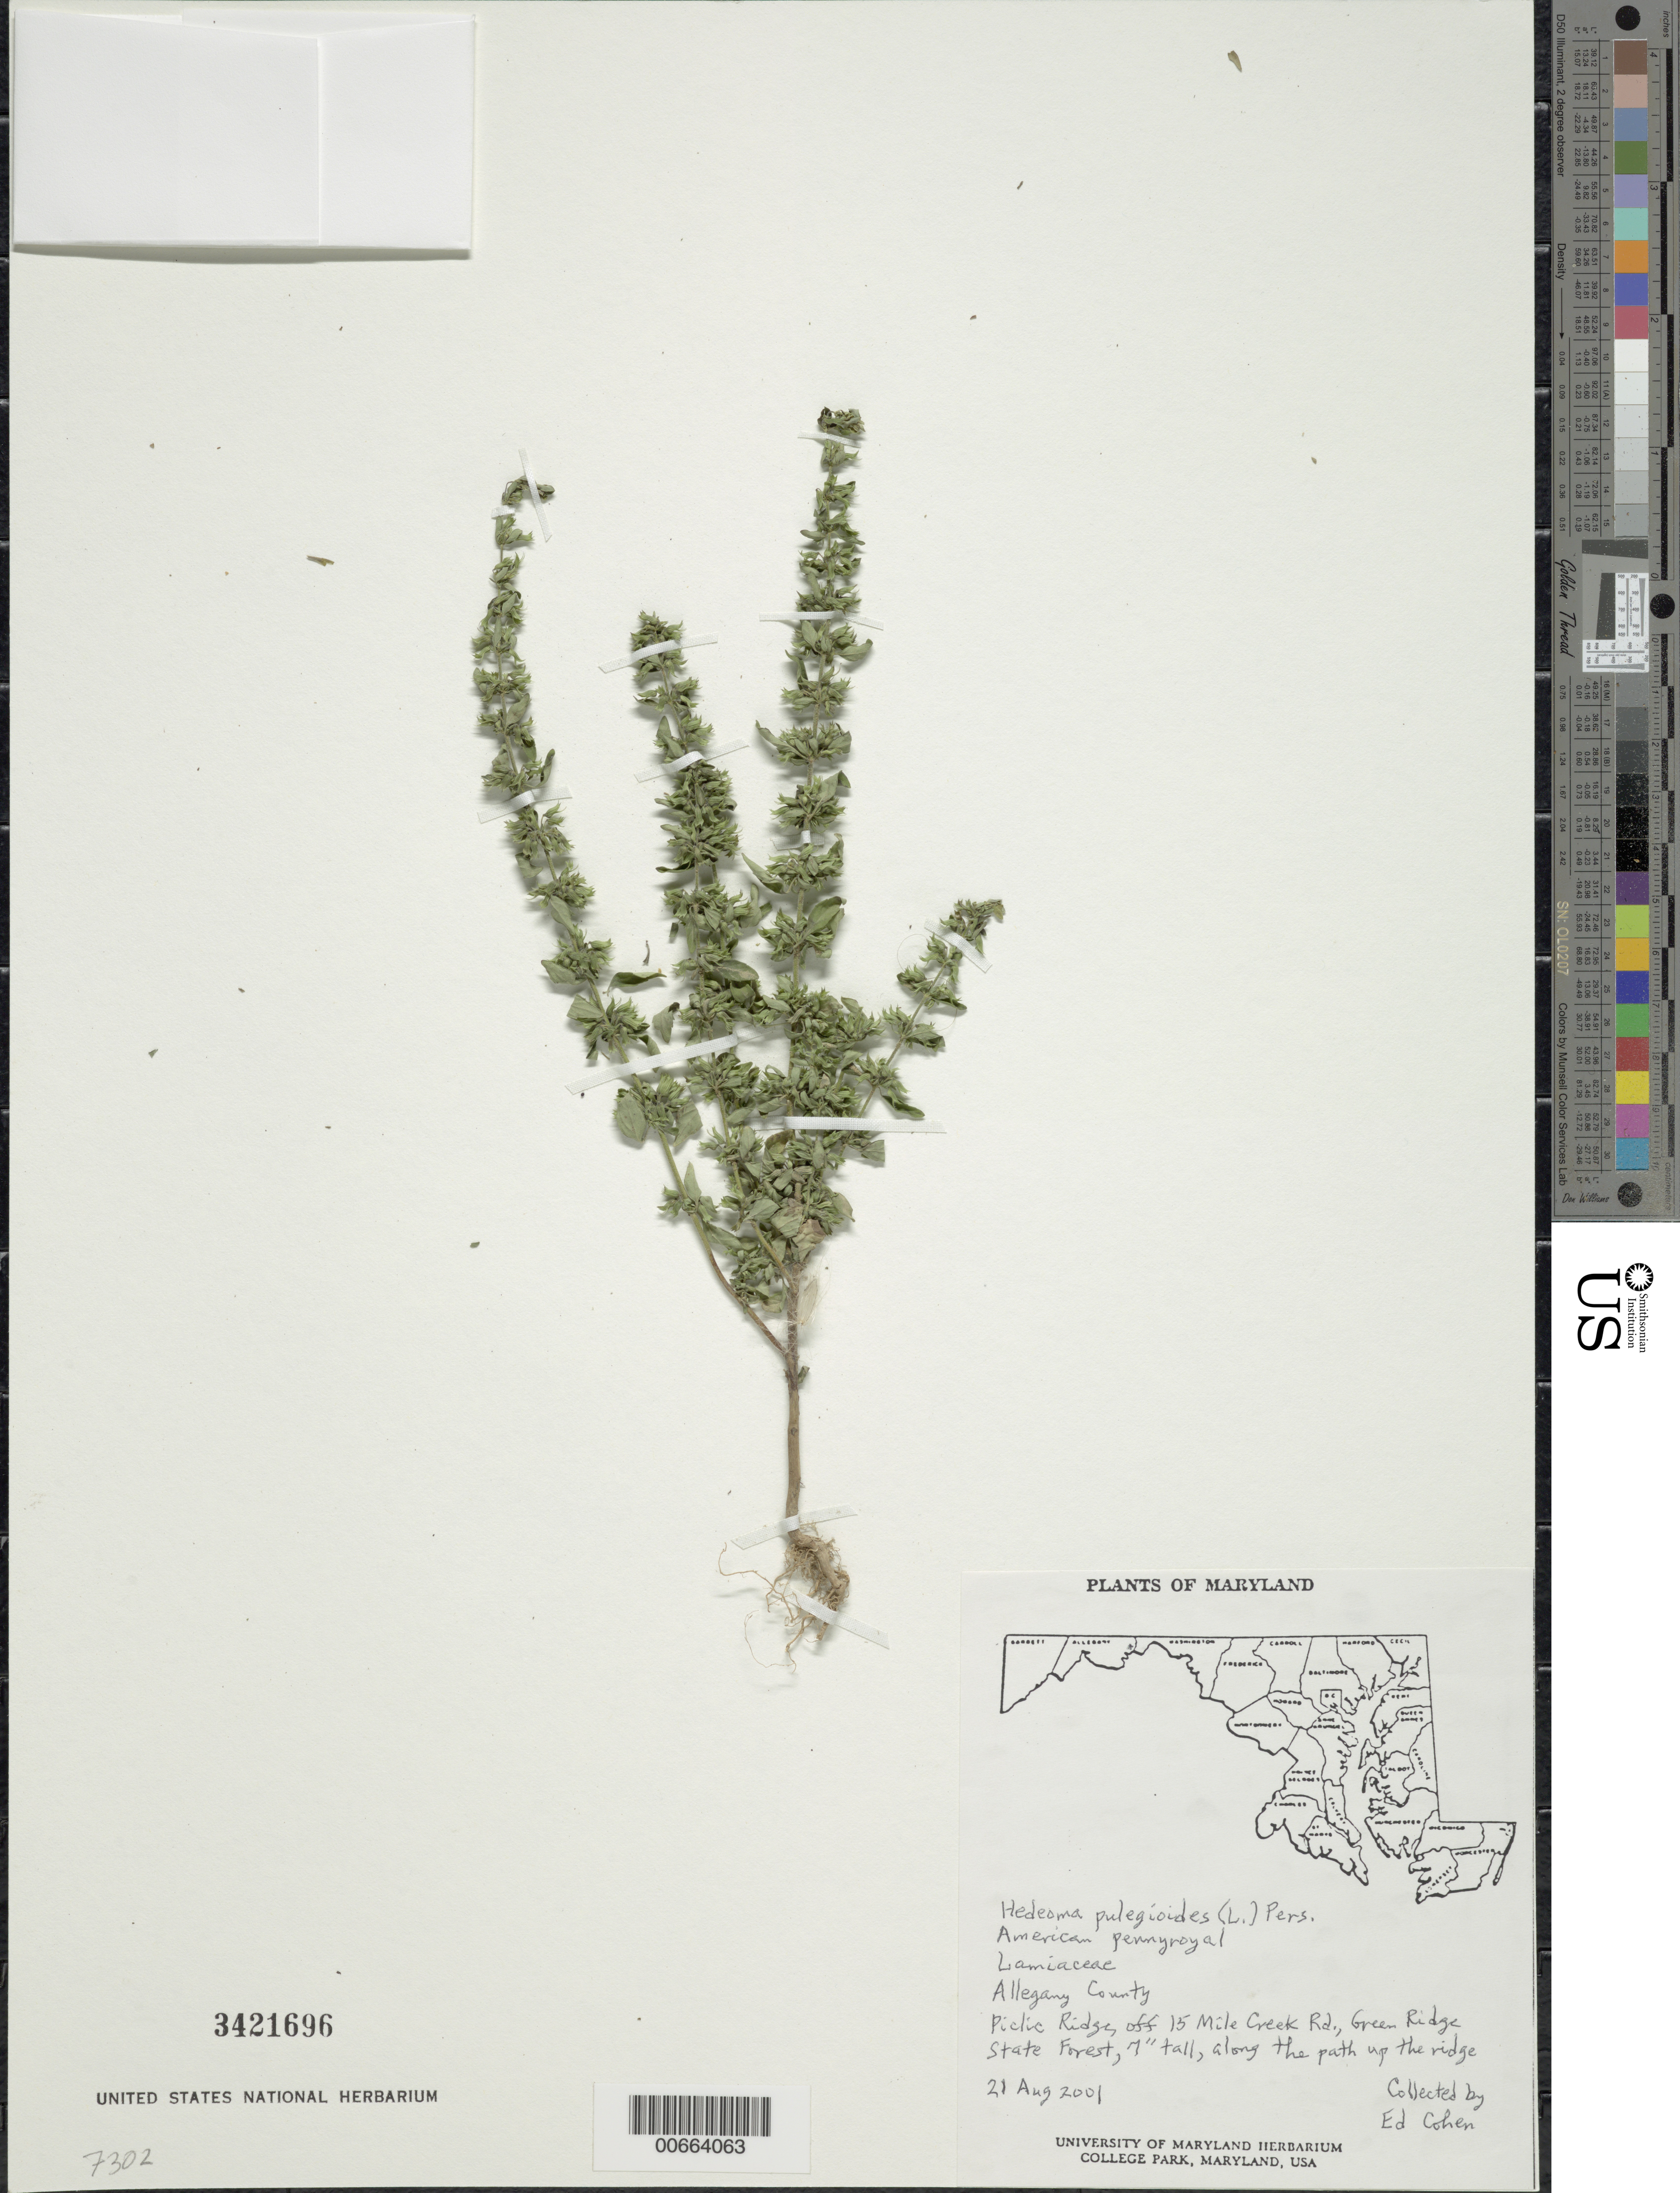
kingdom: Plantae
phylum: Tracheophyta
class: Magnoliopsida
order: Lamiales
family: Lamiaceae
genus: Hedeoma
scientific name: Hedeoma pulegioides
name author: (L.) Pers.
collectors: E. Cohen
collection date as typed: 21 Aug 2001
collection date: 2001-08-21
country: United States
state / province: Maryland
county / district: Allegany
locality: Green Ridge State Forest, Picnic Ridge off 15 Mile Creek Rd.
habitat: Along the path up the ridge.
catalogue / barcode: US 3421696